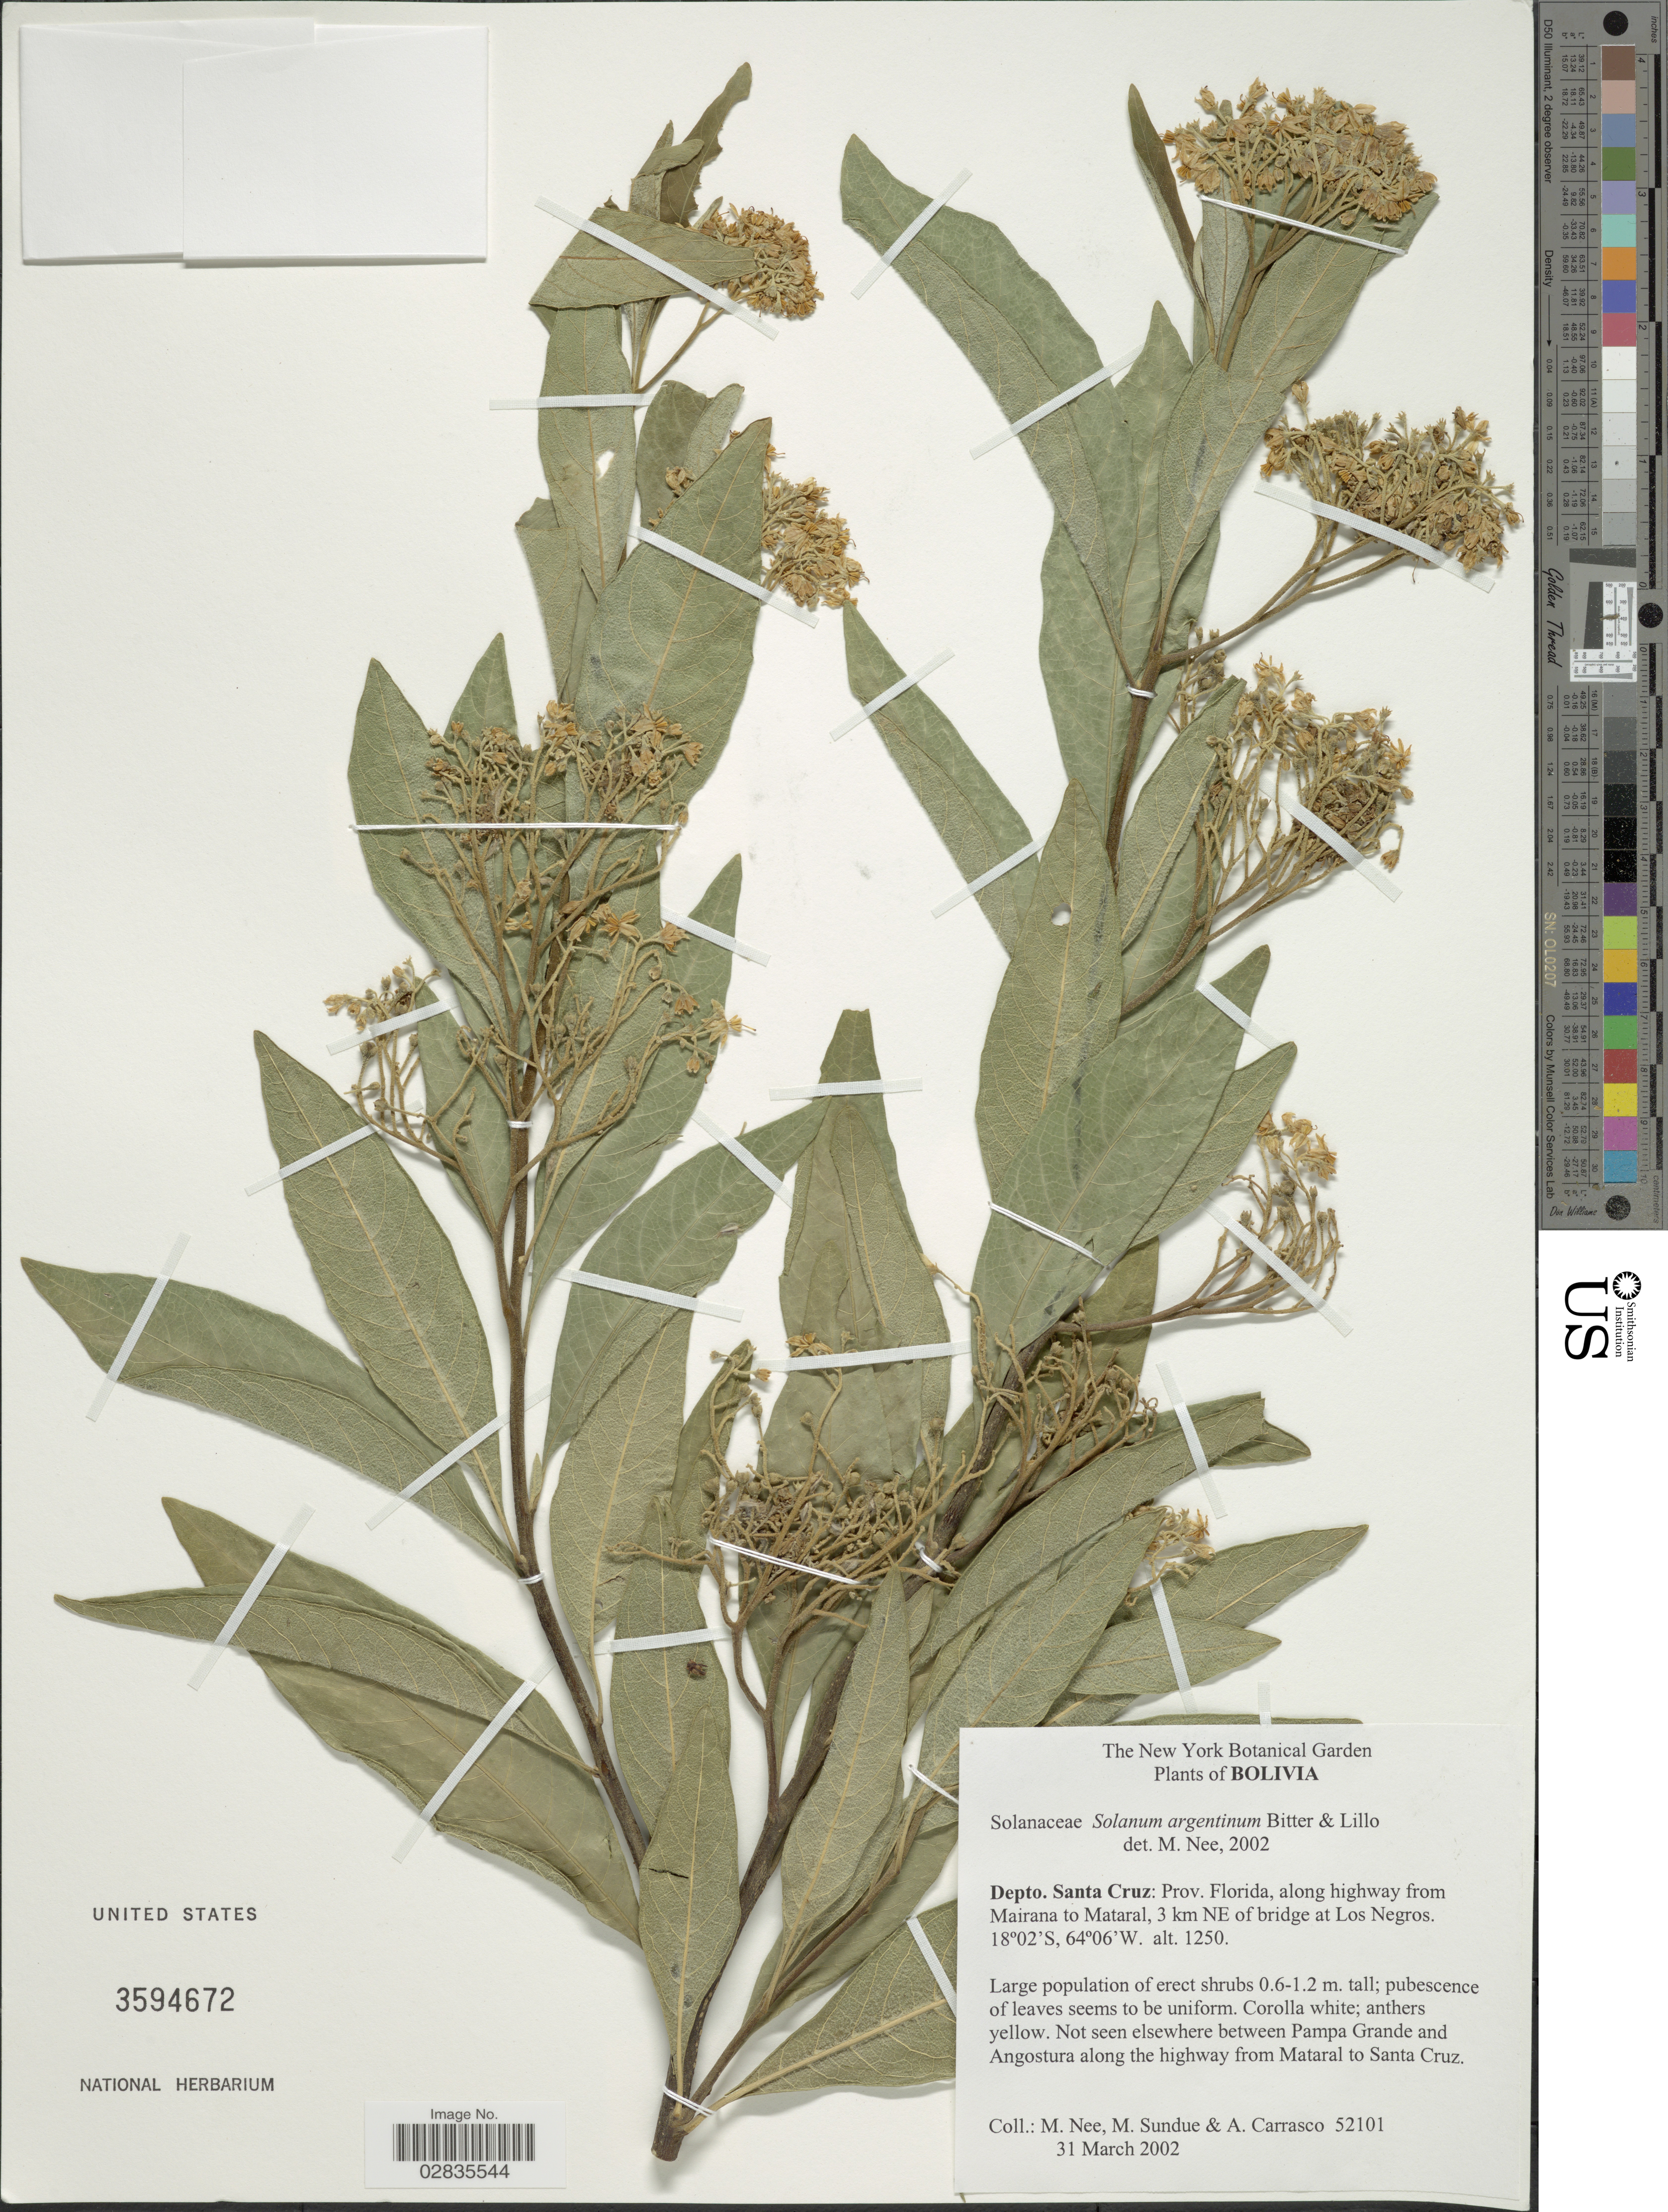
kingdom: Plantae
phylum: Tracheophyta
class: Magnoliopsida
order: Solanales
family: Solanaceae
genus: Solanum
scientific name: Solanum argentinum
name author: Bitter & Lillo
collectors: M. Nee, M. Sundue & A. Carrasco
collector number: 52101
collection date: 2002-03-31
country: Bolivia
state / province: Santa Cruz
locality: Depto. Santa Cruz: Prov. Florida, along highway from Mairana to Mataral, 3 km NE of bridge at Los Negros.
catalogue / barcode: US 3594672